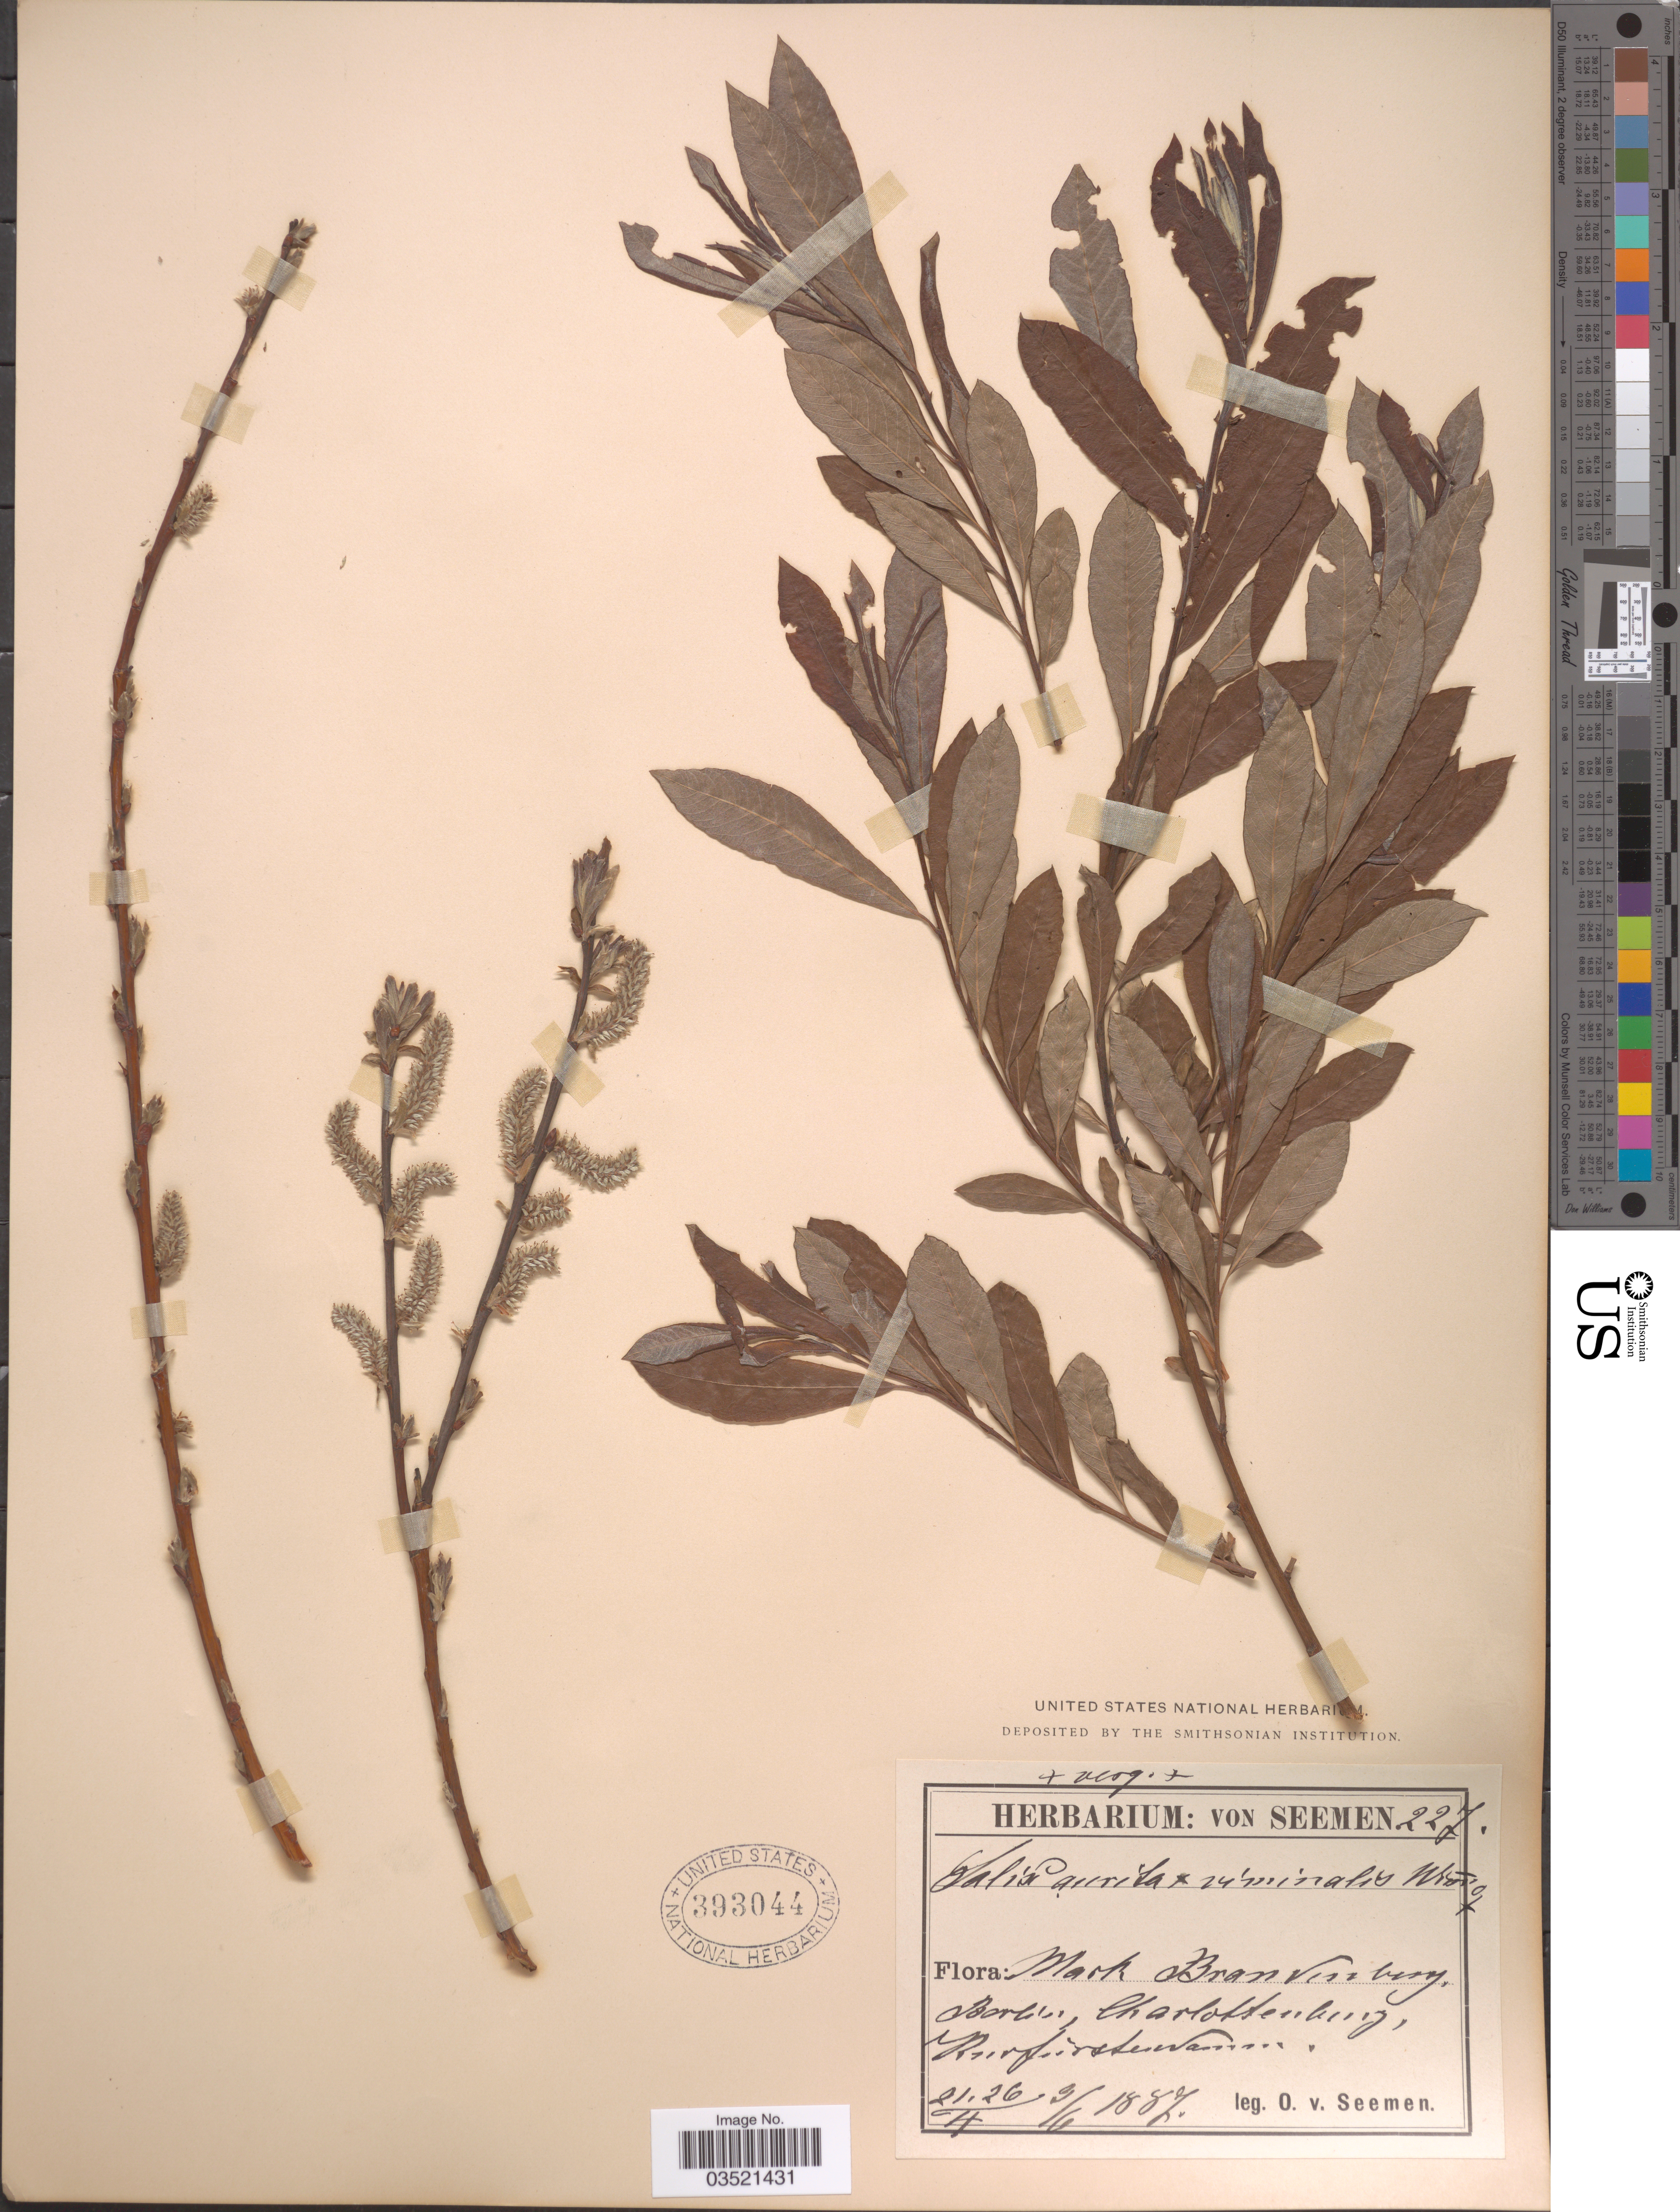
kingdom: Plantae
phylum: Tracheophyta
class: Magnoliopsida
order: Malpighiales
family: Salicaceae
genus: Salix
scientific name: Salix aurita x S. viminalis L.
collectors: K. O. von Seemen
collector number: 227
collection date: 1887-04-21/1887-06-03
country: Germany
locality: Mark Brandenburg. Berlin, Charlottenburg, Kurfurstendamm.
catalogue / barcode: US 393044